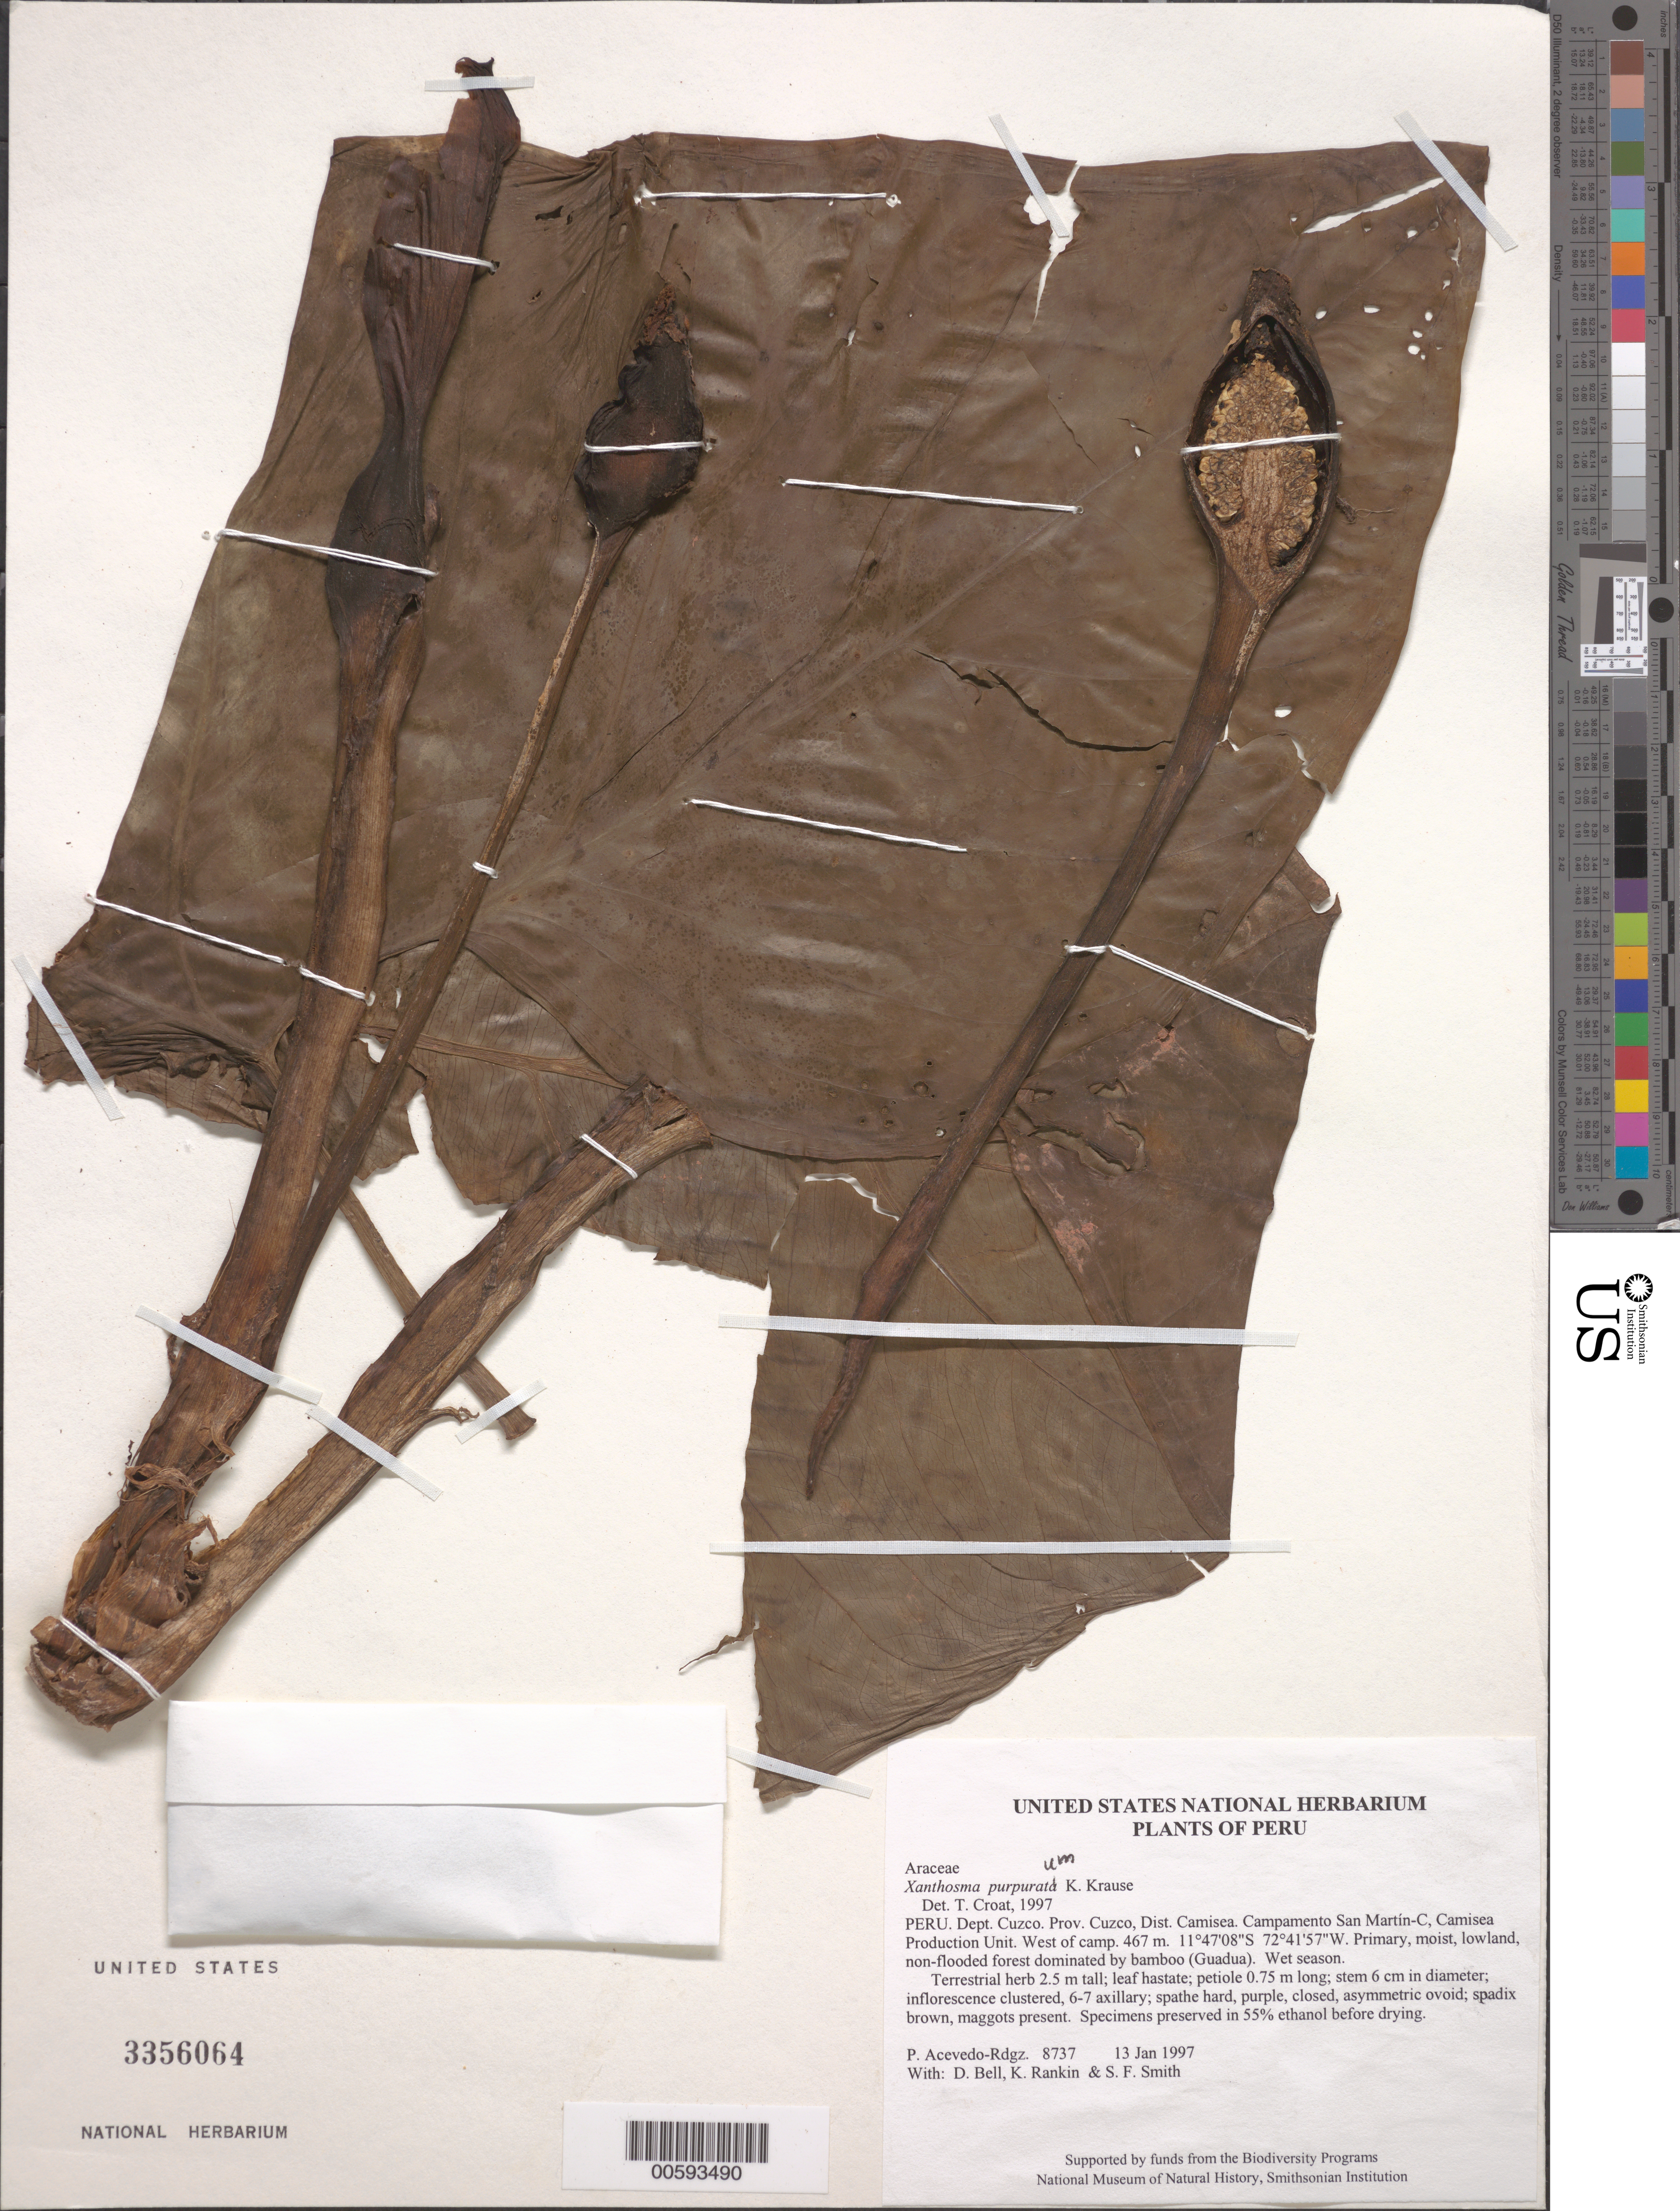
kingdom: Plantae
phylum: Tracheophyta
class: Liliopsida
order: Alismatales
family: Araceae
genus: Xanthosoma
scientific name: Xanthosoma purpurata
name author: K. Krause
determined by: Croat, Thomas B., Missouri Botanical Garden (MO)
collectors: P. Acevedo-Rodr., D. A. Bell, K. B. Rankin & S.F. Smith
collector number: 8737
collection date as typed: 13 Jan 1997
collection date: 1997-01-13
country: Peru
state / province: Cusco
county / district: Cusco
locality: Districto Camisea, Campamento San Martín-C, Camisea Production Unit. West of camp.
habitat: Primary, moist, lowland, non-flooded forest dominated by bamboo (Guadua). Wet season.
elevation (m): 467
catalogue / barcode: US 3356064